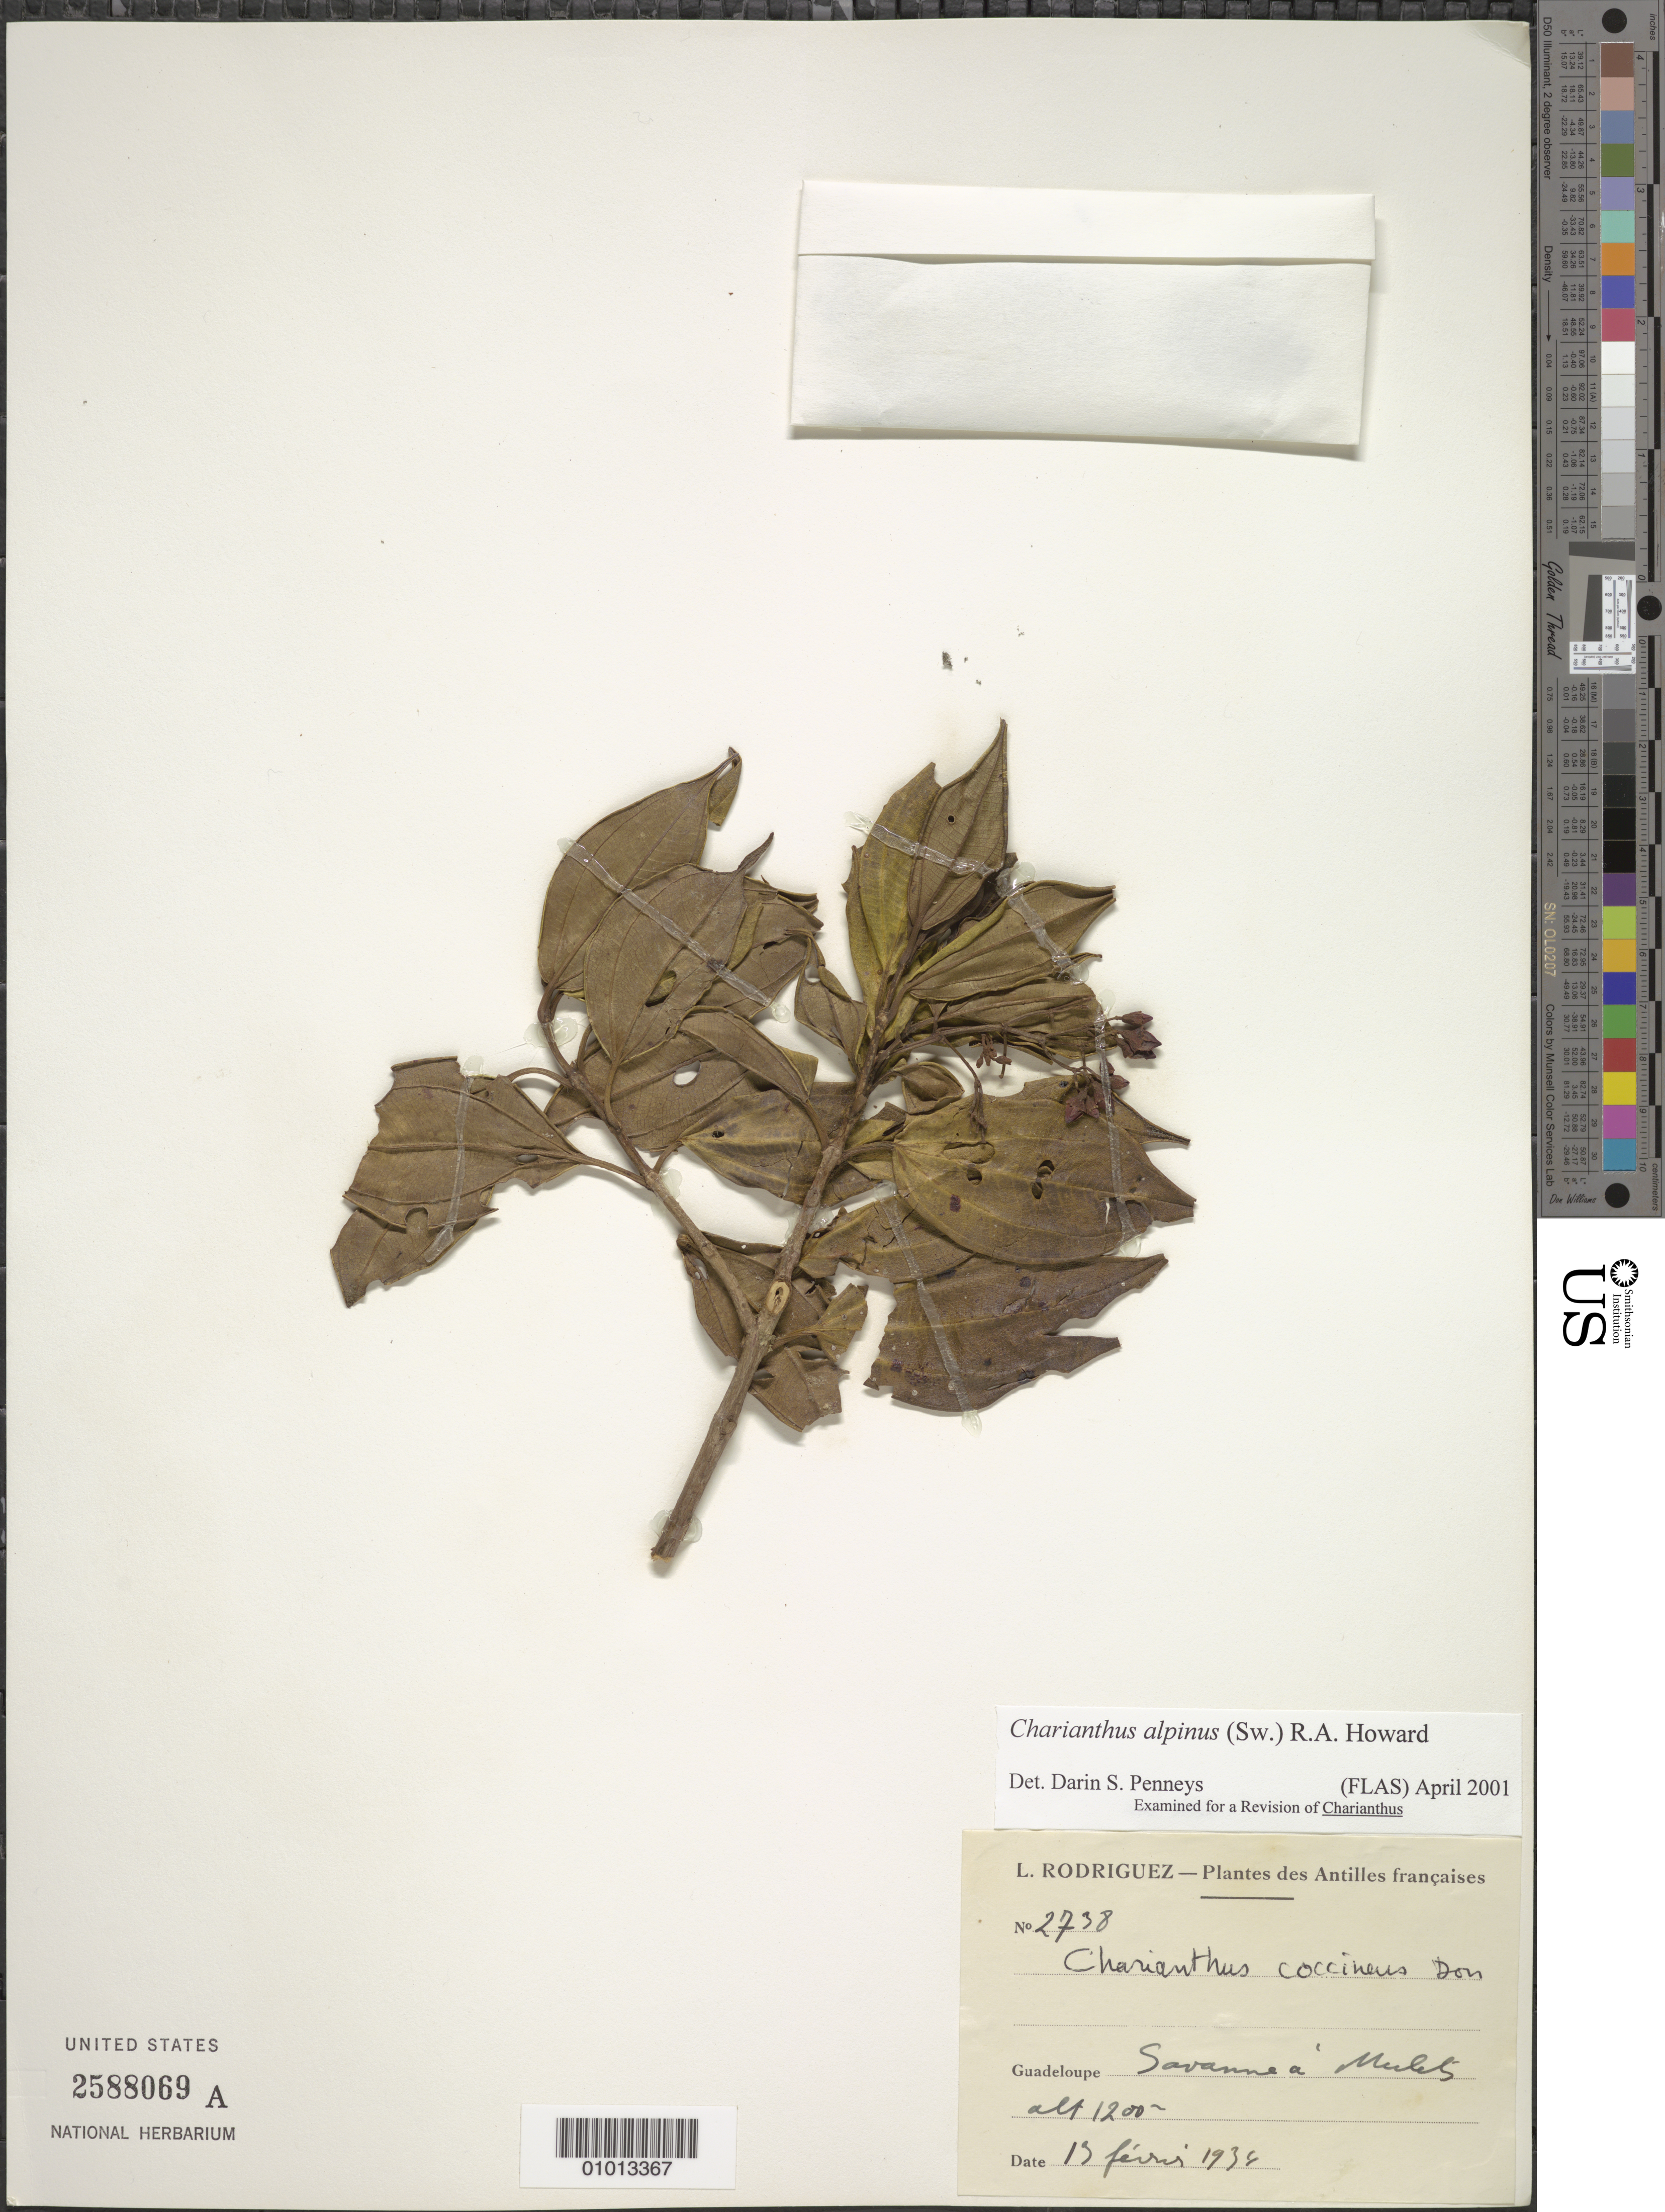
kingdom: Plantae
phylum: Tracheophyta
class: Magnoliopsida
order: Myrtales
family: Melastomataceae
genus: Charianthus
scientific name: Charianthus alpinus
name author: (Sw.) R.A. Howard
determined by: Penneys, D. S.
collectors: L. Rodriguez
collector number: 2738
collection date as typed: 13 Feb 1936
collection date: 1936-02-13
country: Guadeloupe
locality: Savanne á Mulets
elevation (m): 1200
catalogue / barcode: US 2588069A